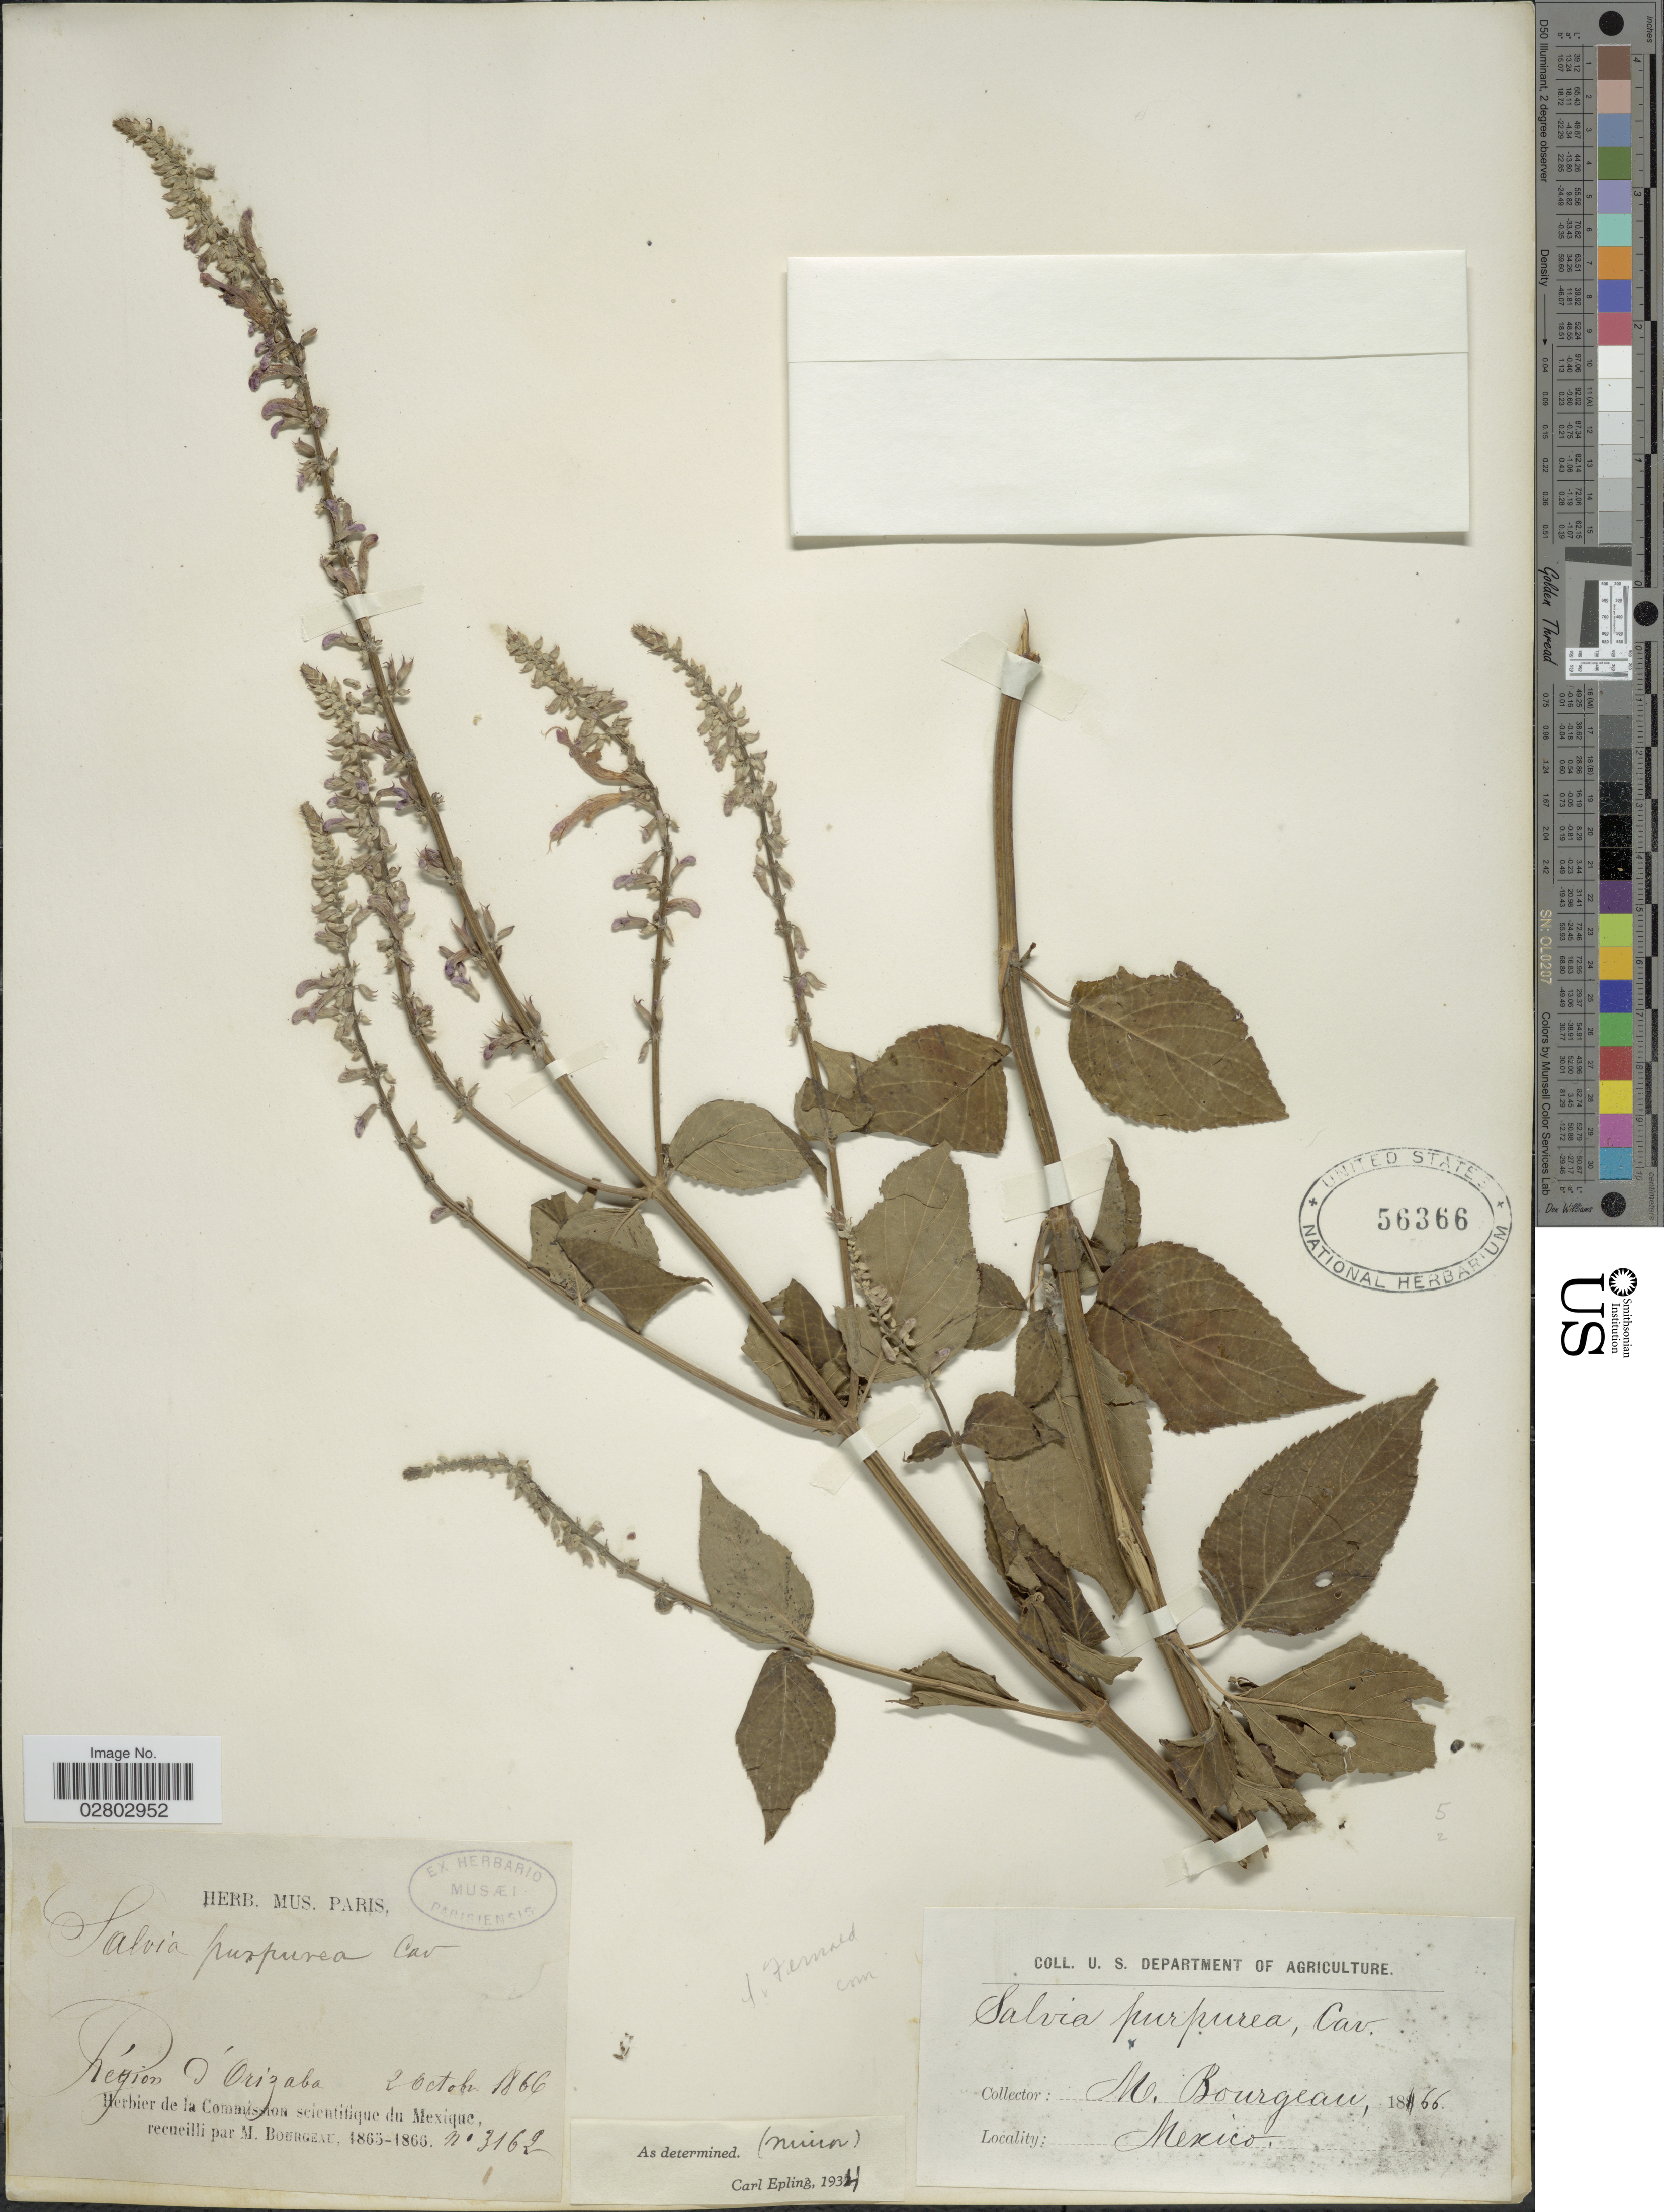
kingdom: Plantae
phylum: Tracheophyta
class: Magnoliopsida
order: Lamiales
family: Lamiaceae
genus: Salvia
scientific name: Salvia purpurea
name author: Cav.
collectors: M. Bourgeau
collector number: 3162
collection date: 1866-10-02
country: Mexico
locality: Region d'Orizaba.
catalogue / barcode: US 56366